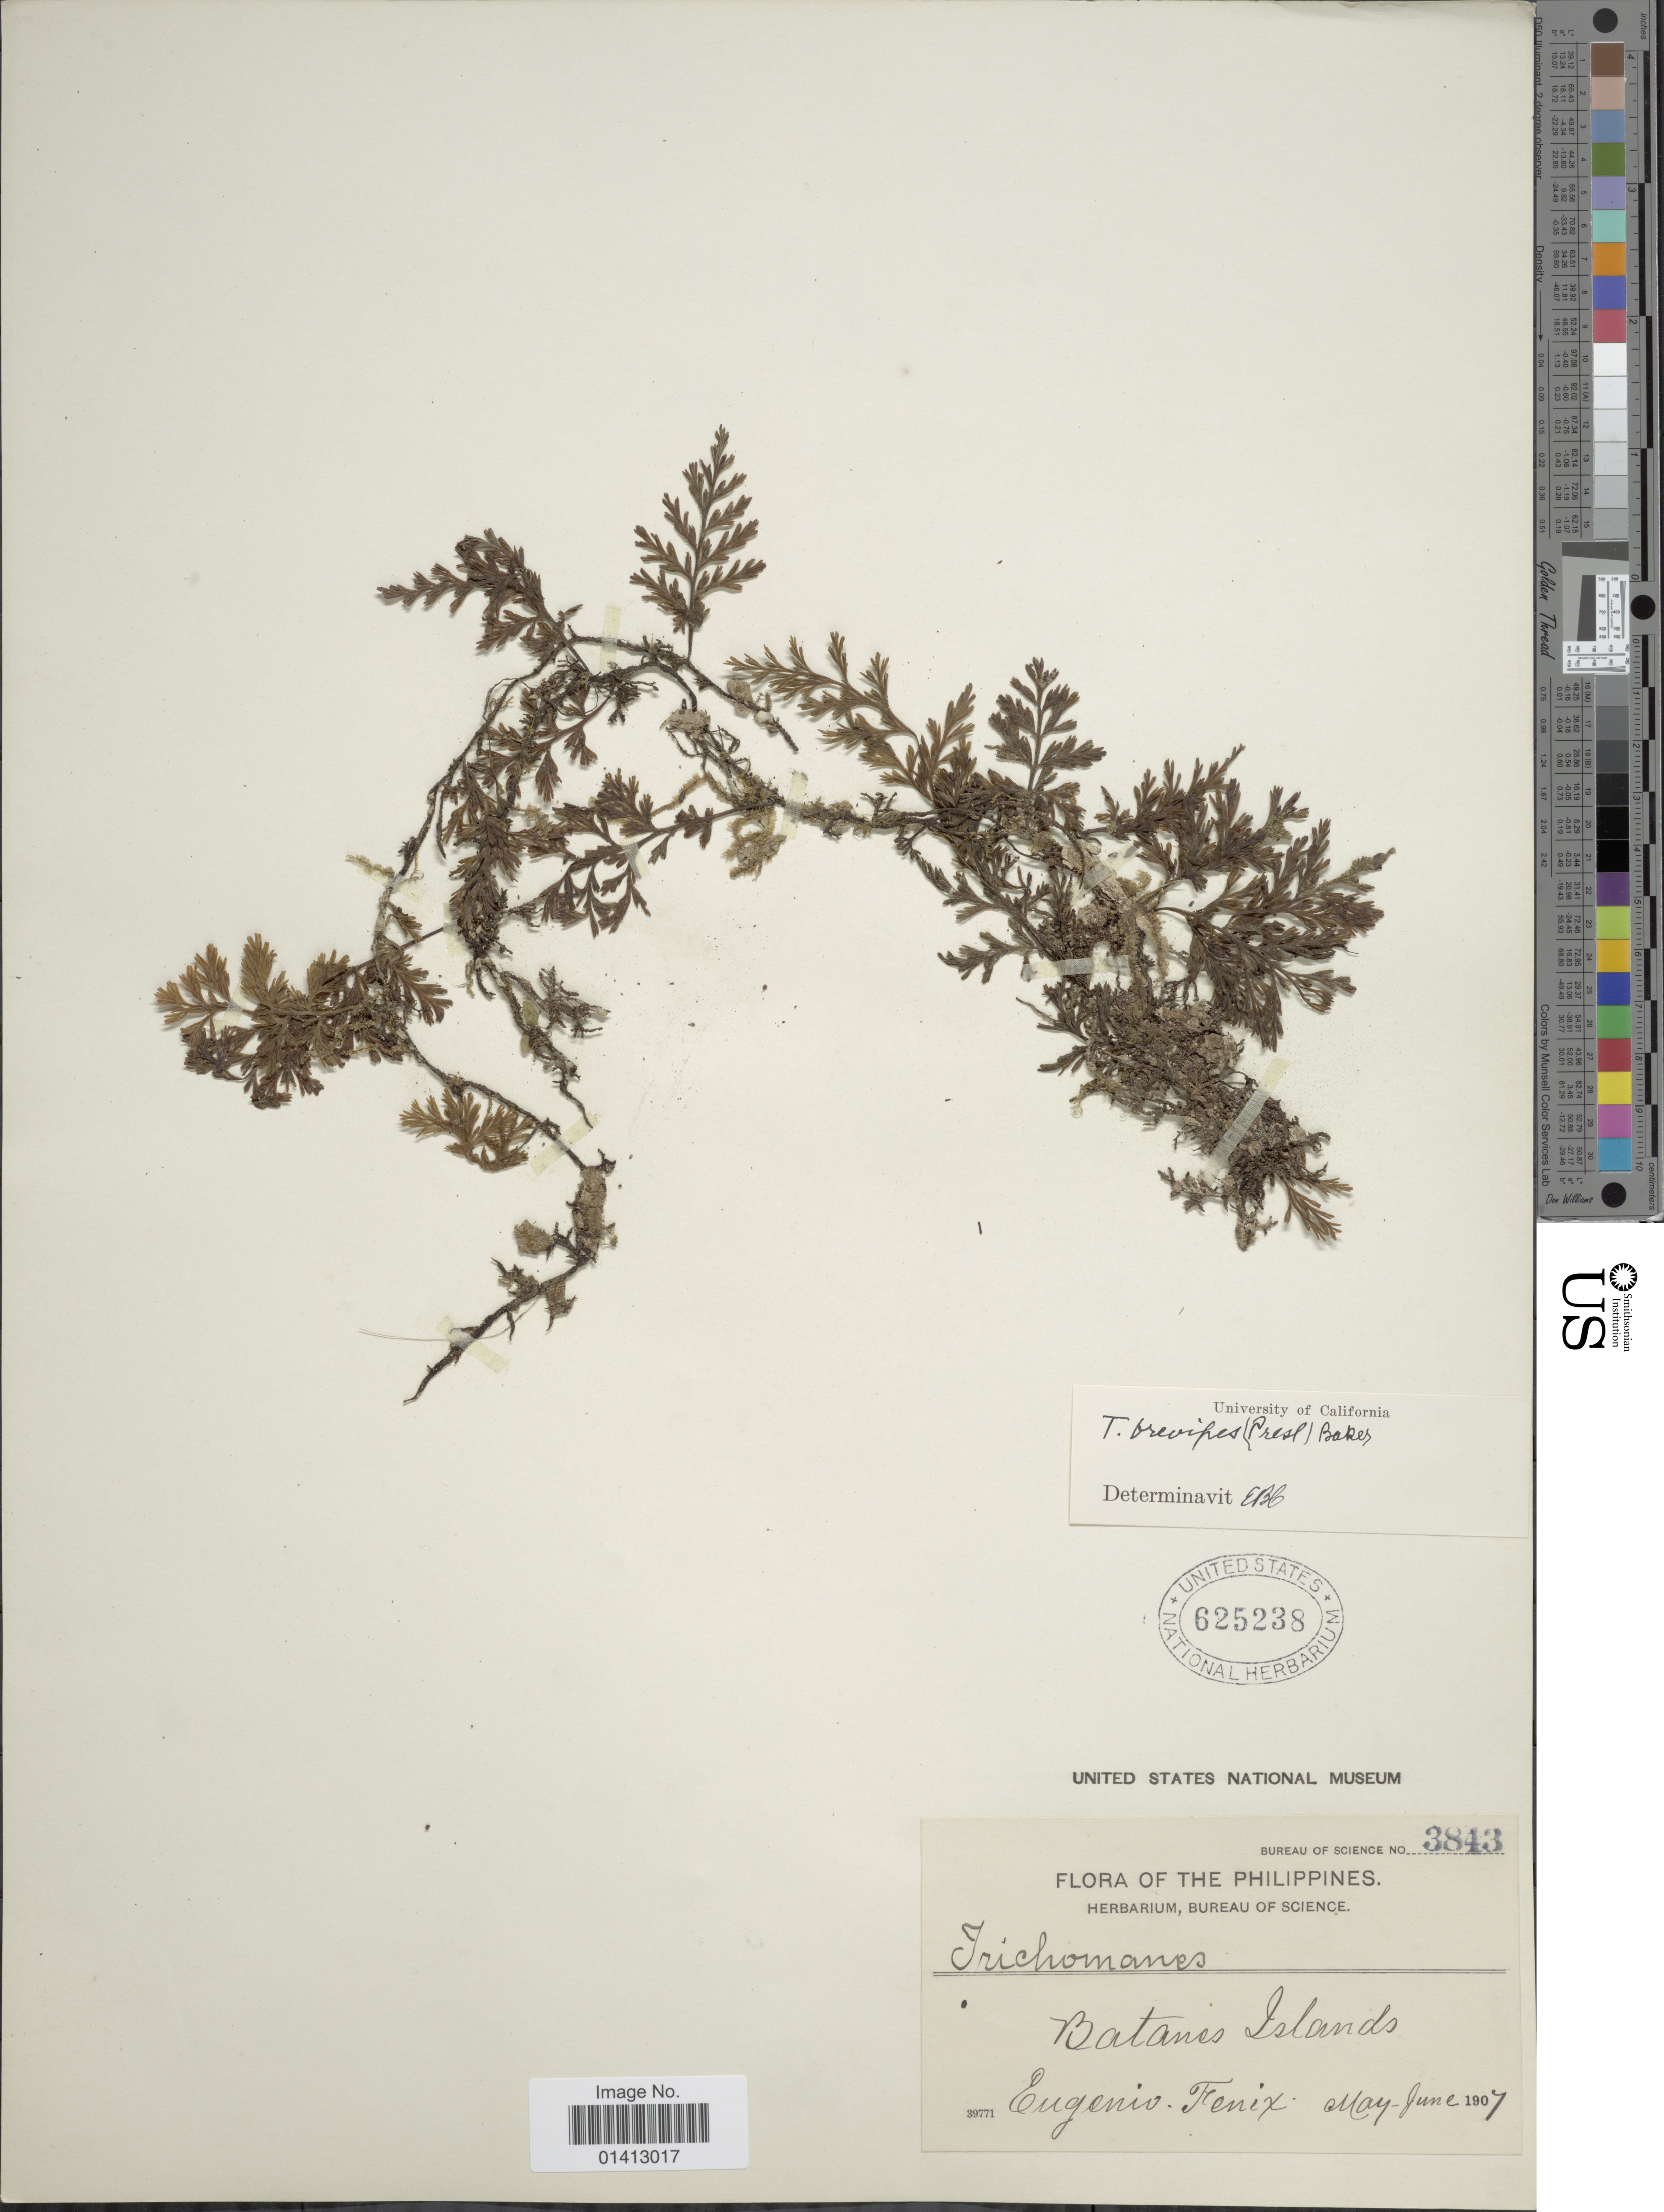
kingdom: Plantae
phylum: Tracheophyta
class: Polypodiopsida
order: Hymenophyllales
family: Hymenophyllaceae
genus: Crepidomanes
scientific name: Crepidomanes brevipes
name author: (C. Presl) Copel.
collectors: E. Fenix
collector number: Bureau of Science 3843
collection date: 1907-05/1907-06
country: Philippines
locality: Batanes Islands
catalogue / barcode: US 625238